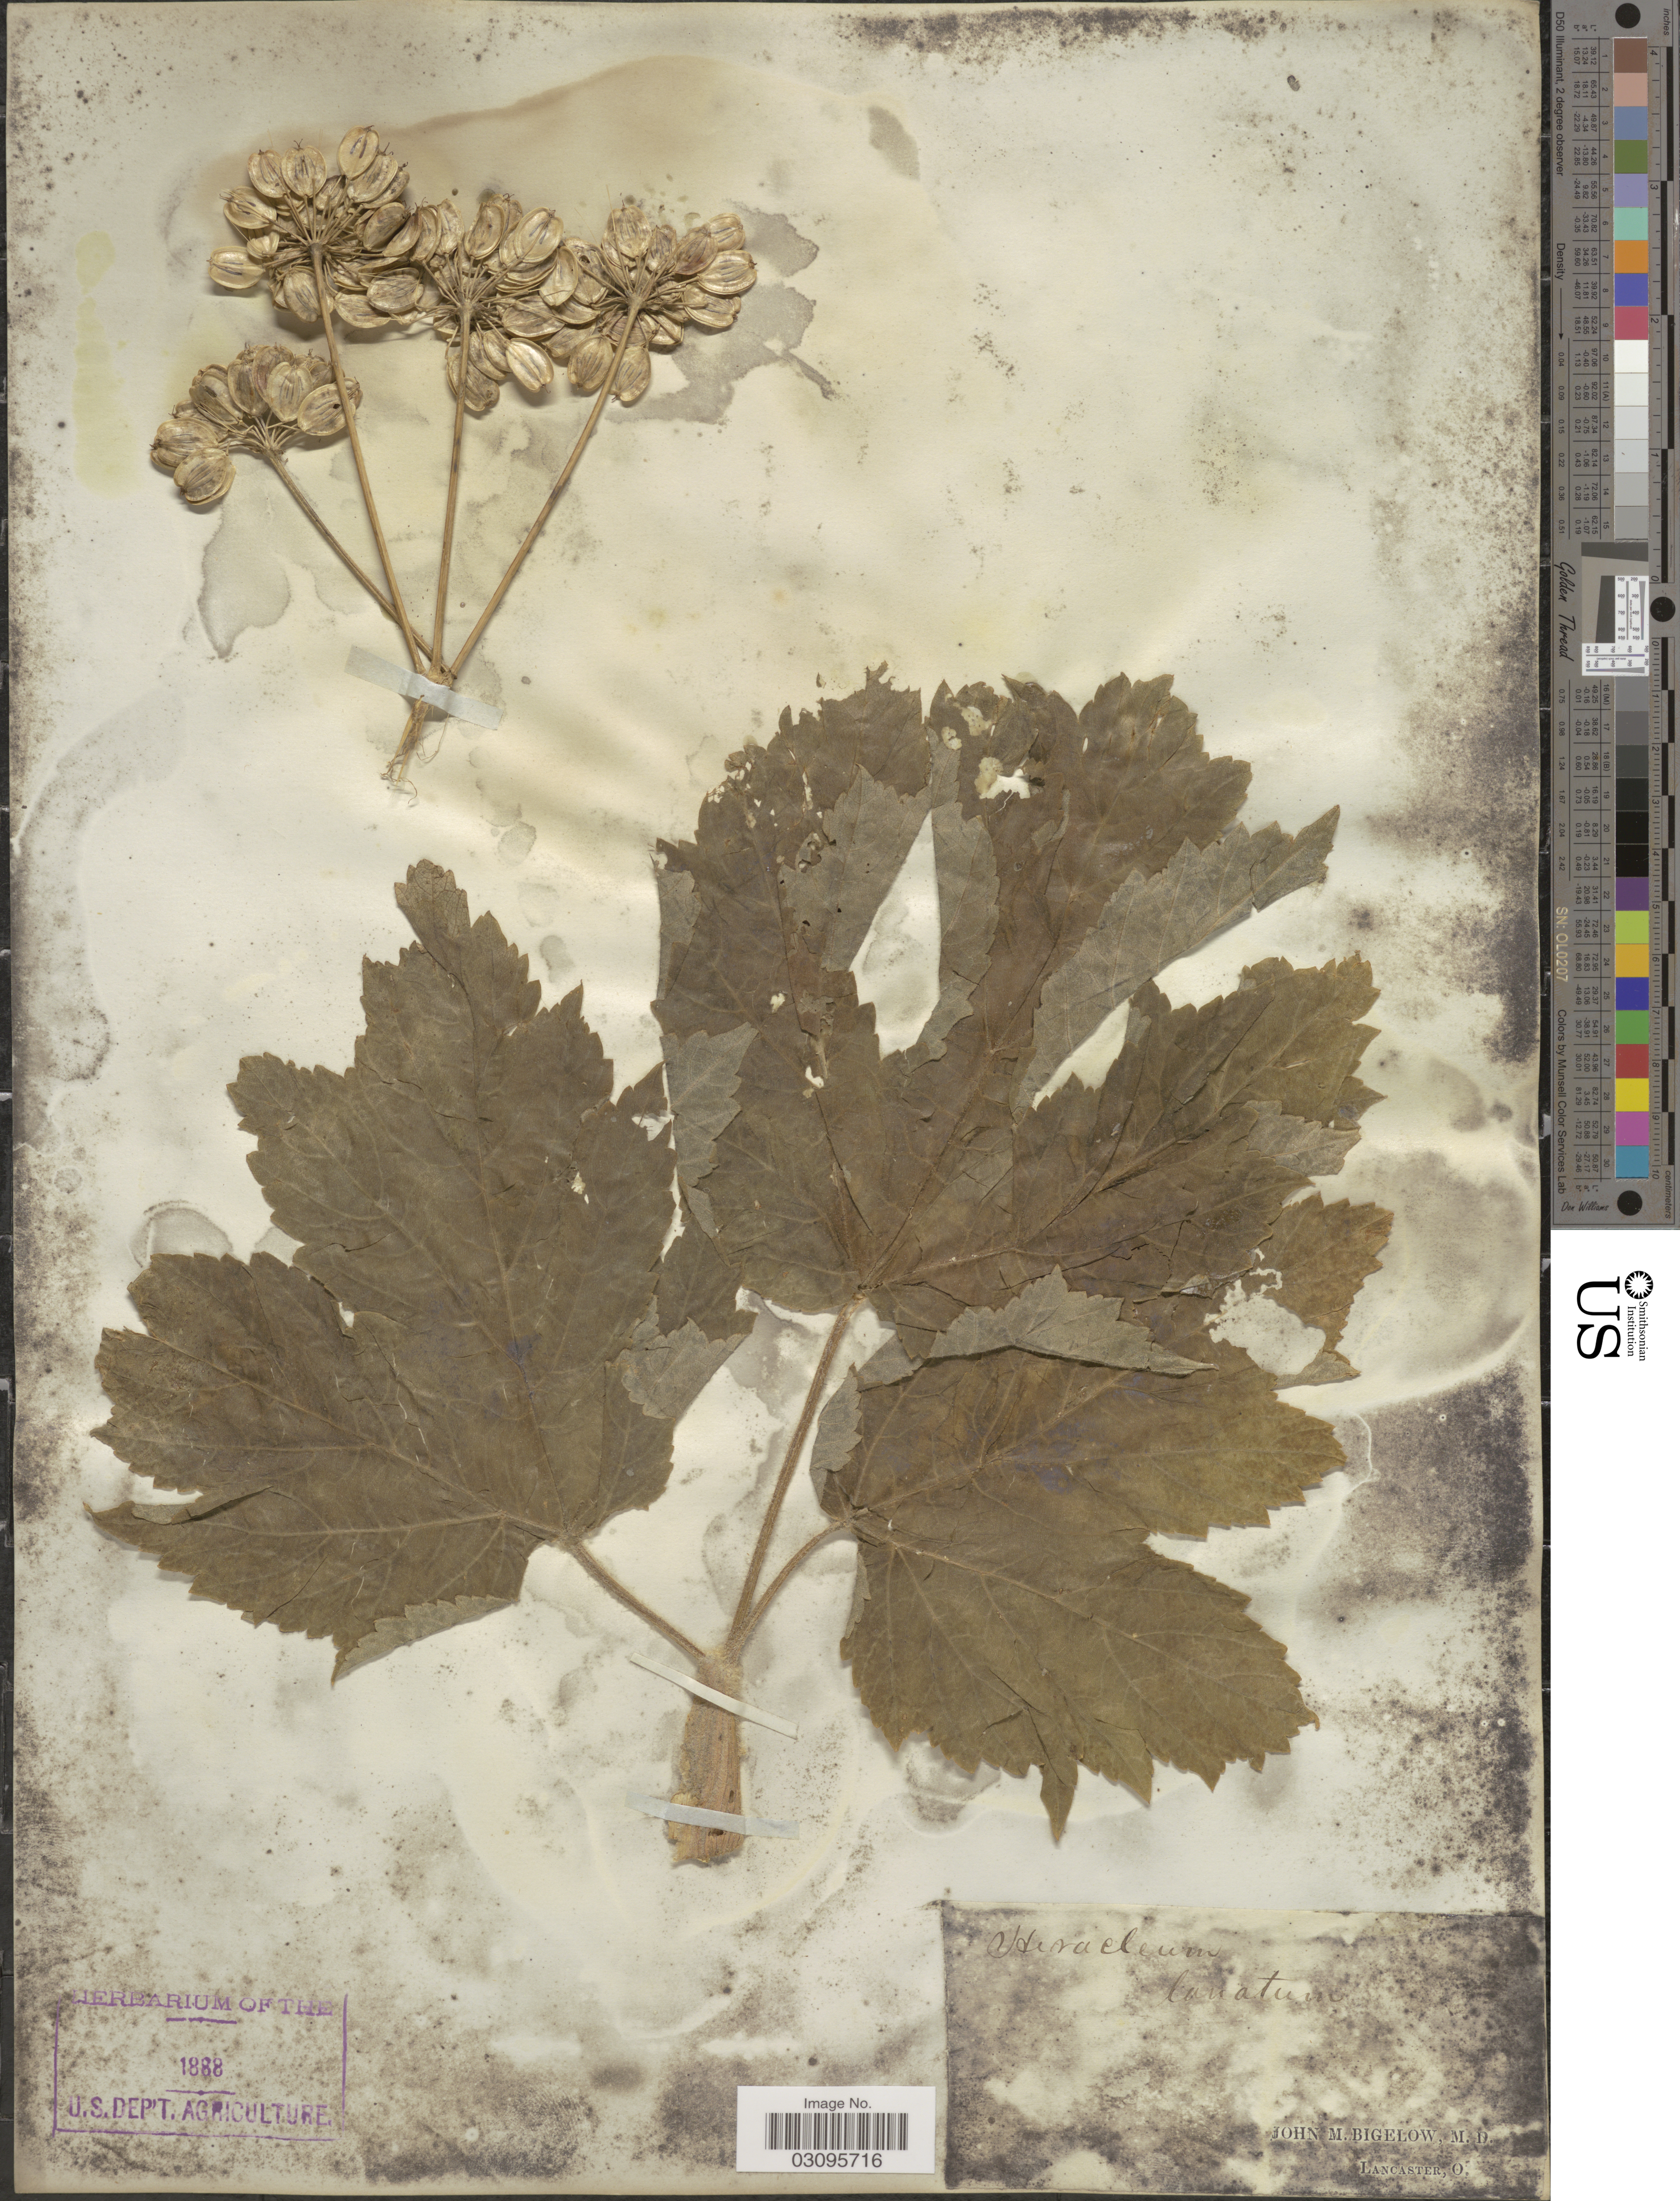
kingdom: Plantae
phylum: Tracheophyta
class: Magnoliopsida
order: Apiales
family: Apiaceae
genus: Heracleum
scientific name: Heracleum lanatum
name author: Michx.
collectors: J. M. Bigelow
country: United States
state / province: Ohio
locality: Lancaster.